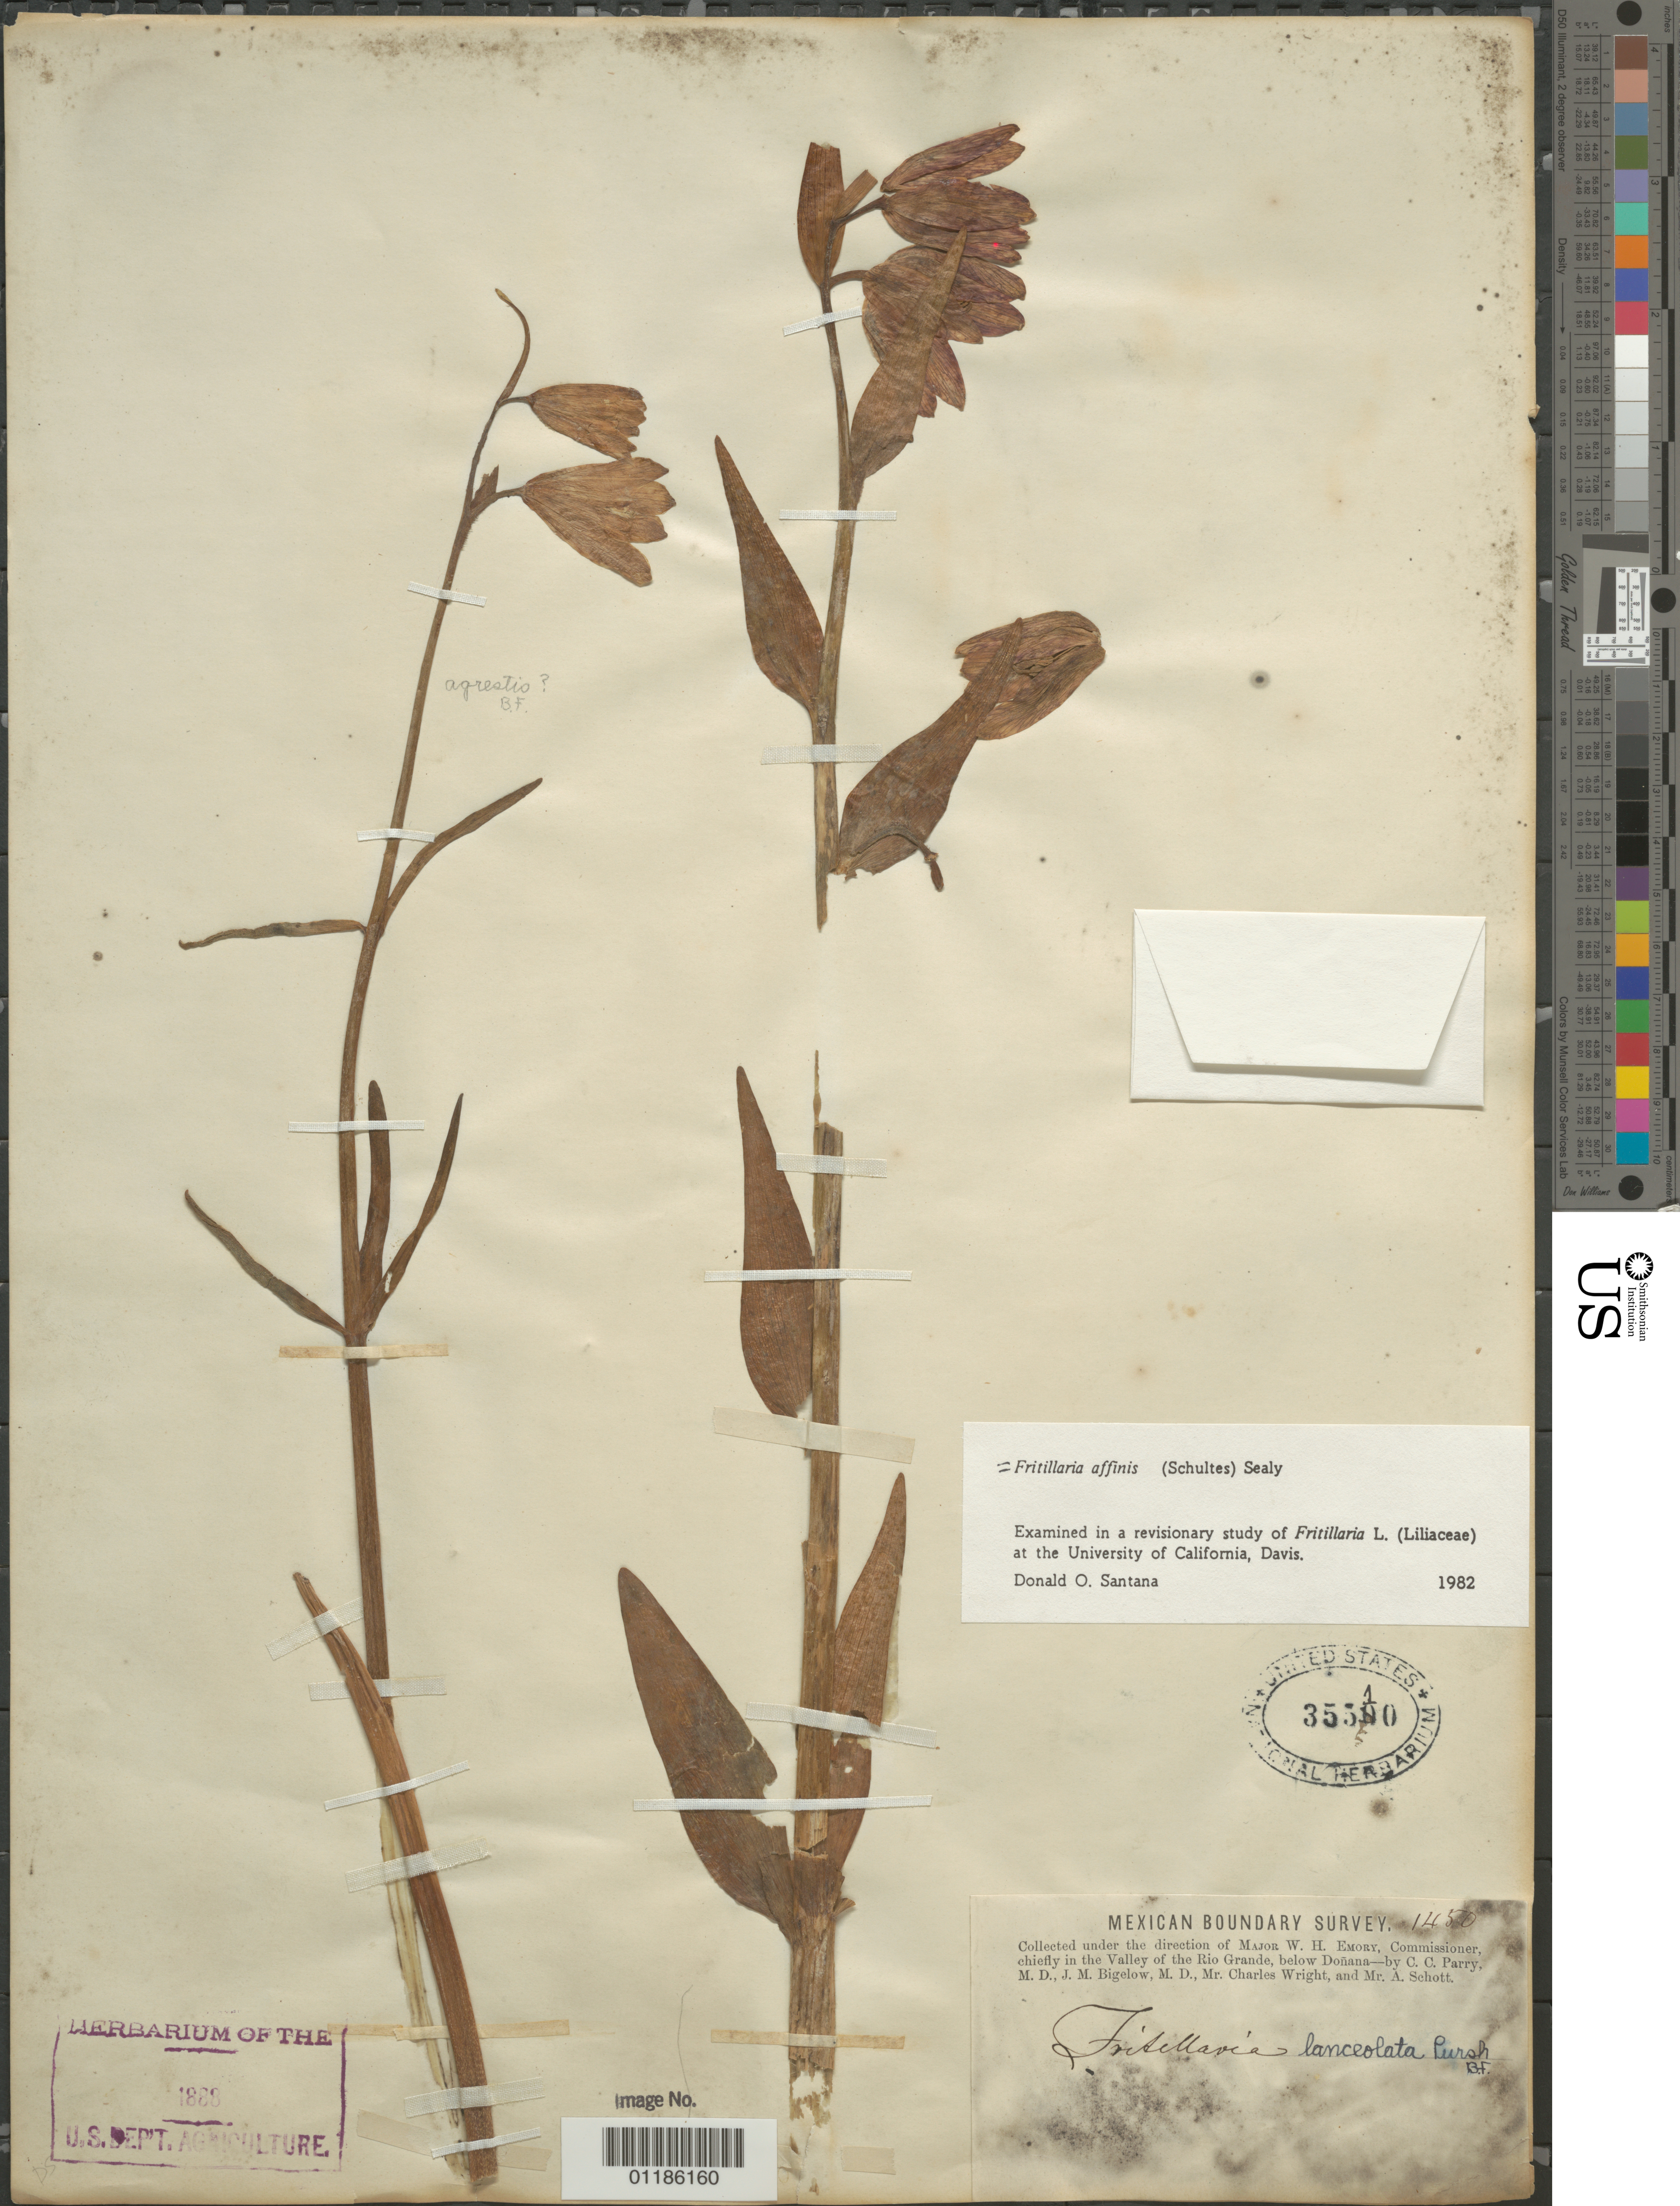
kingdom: Plantae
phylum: Tracheophyta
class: Liliopsida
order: Liliales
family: Liliaceae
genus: Fritillaria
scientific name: Fritillaria affinis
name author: (Schult. & Schult. f.) Sealy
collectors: C. C. Parry, J. M. Bigelow, C. Wright & A. C. V. Schott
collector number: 1450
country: Mexico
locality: Valley of the Rio Grande, below Doñana.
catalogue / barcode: US 35510